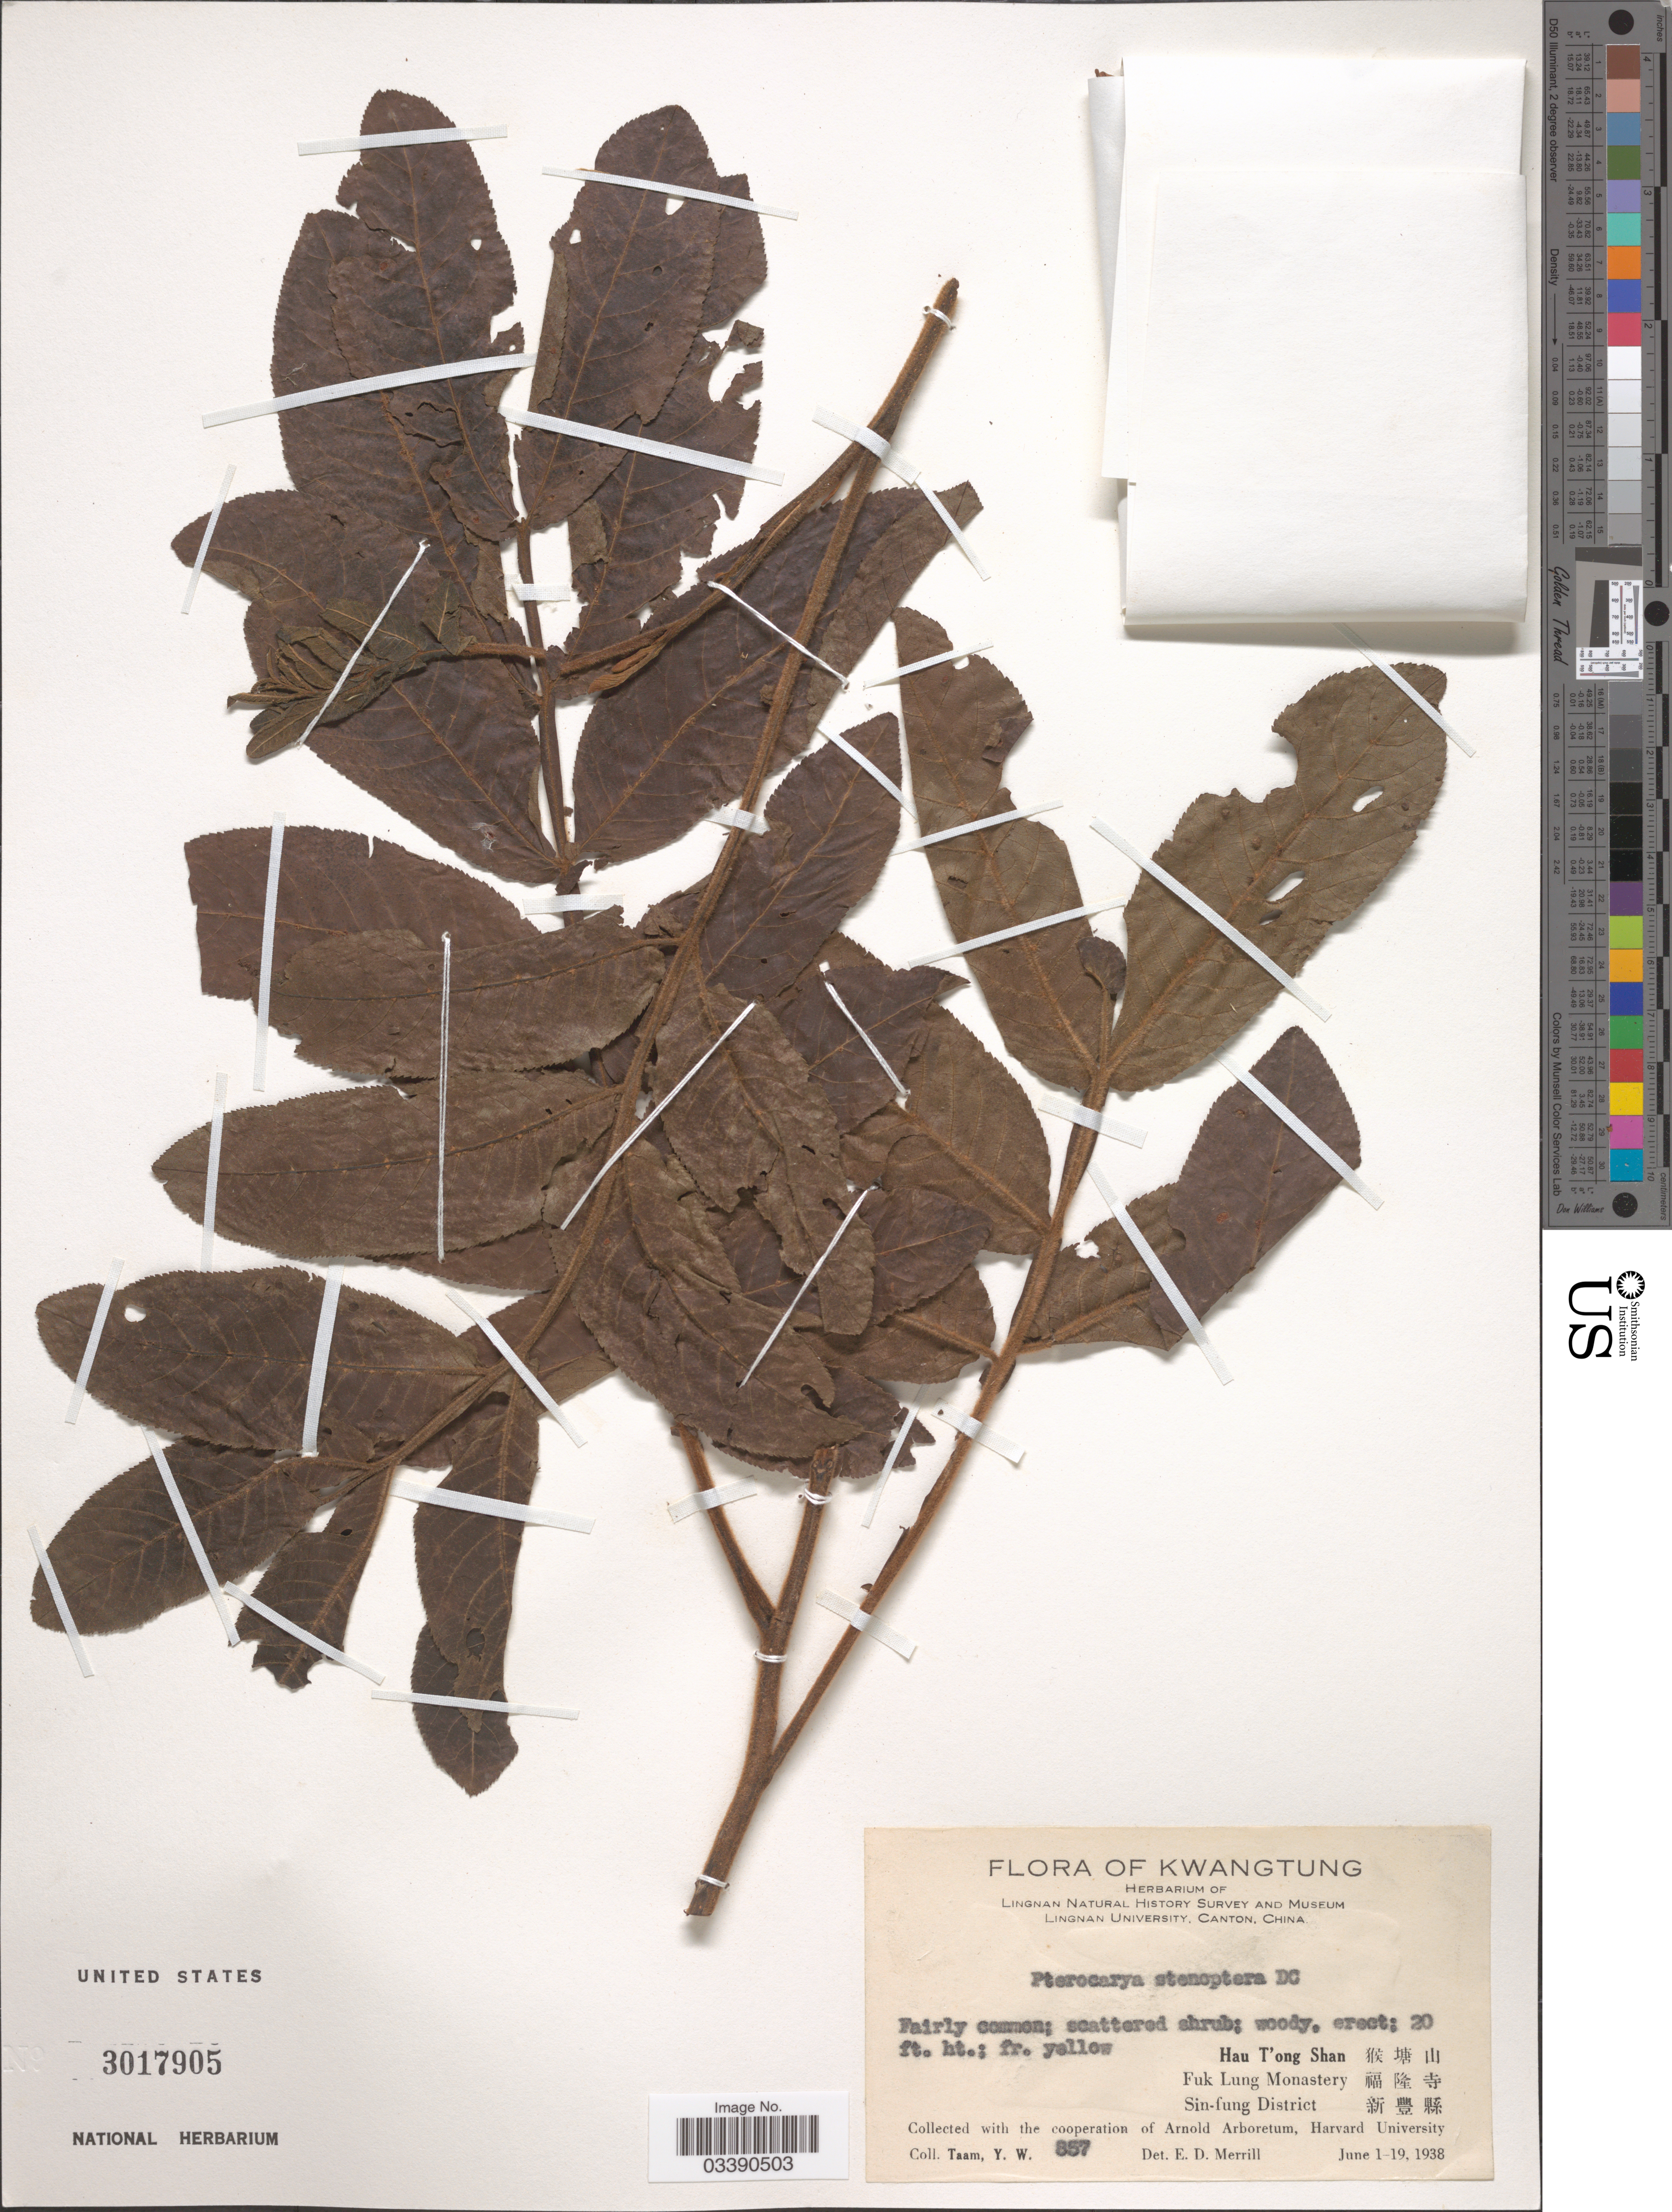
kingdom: Plantae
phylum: Tracheophyta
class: Magnoliopsida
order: Fagales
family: Juglandaceae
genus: Pterocarya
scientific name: Pterocarya stenoptera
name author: C. DC.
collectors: Y. W. Taam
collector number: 857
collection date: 1938-06-01/1938-06-19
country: China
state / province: Guangdong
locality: Kwangtung. Hau T'ong Shan X. Fuk Lung Monastery X. Sin-fung District X.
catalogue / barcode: US 3017905